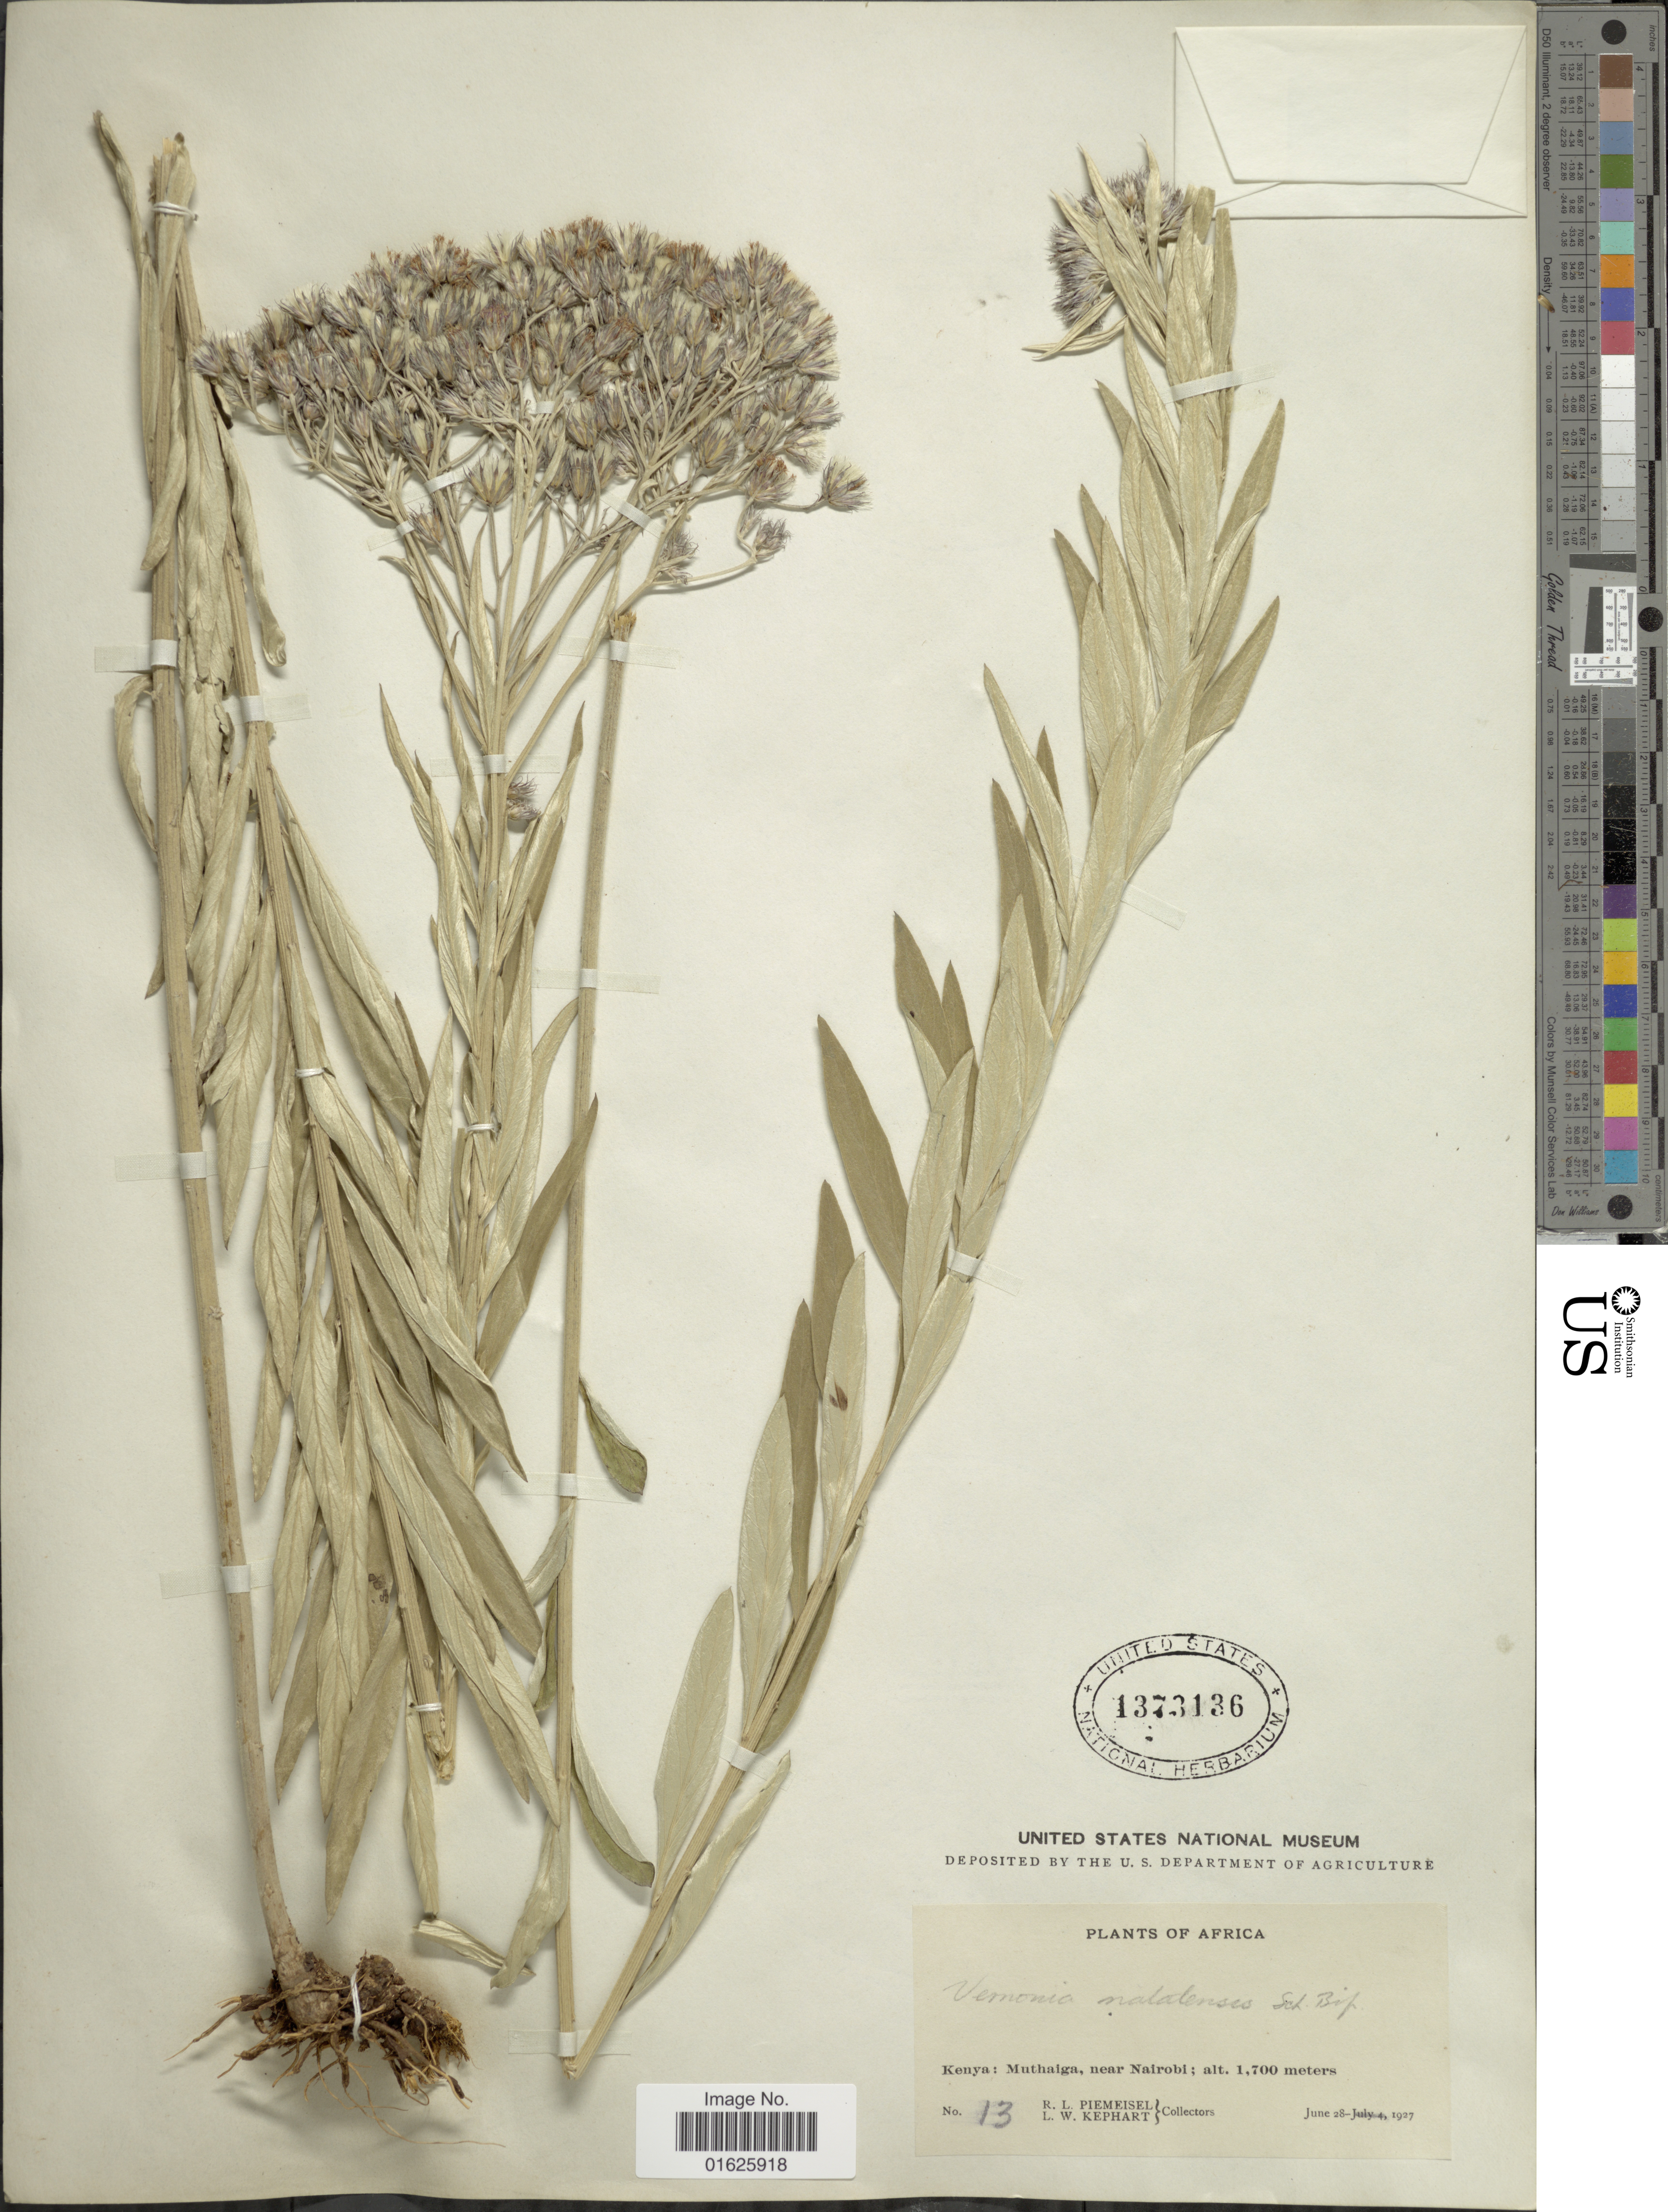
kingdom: Plantae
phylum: Tracheophyta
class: Magnoliopsida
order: Asterales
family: Asteraceae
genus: Hilliardiella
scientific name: Hilliardiella aristata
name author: (DC.) H. Rob.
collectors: R. L. Piemeisel & L. W. Kephart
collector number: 13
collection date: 1927-06-28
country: Kenya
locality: Africa, Muthaiga, near Nairobi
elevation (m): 1700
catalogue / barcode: US 1373136